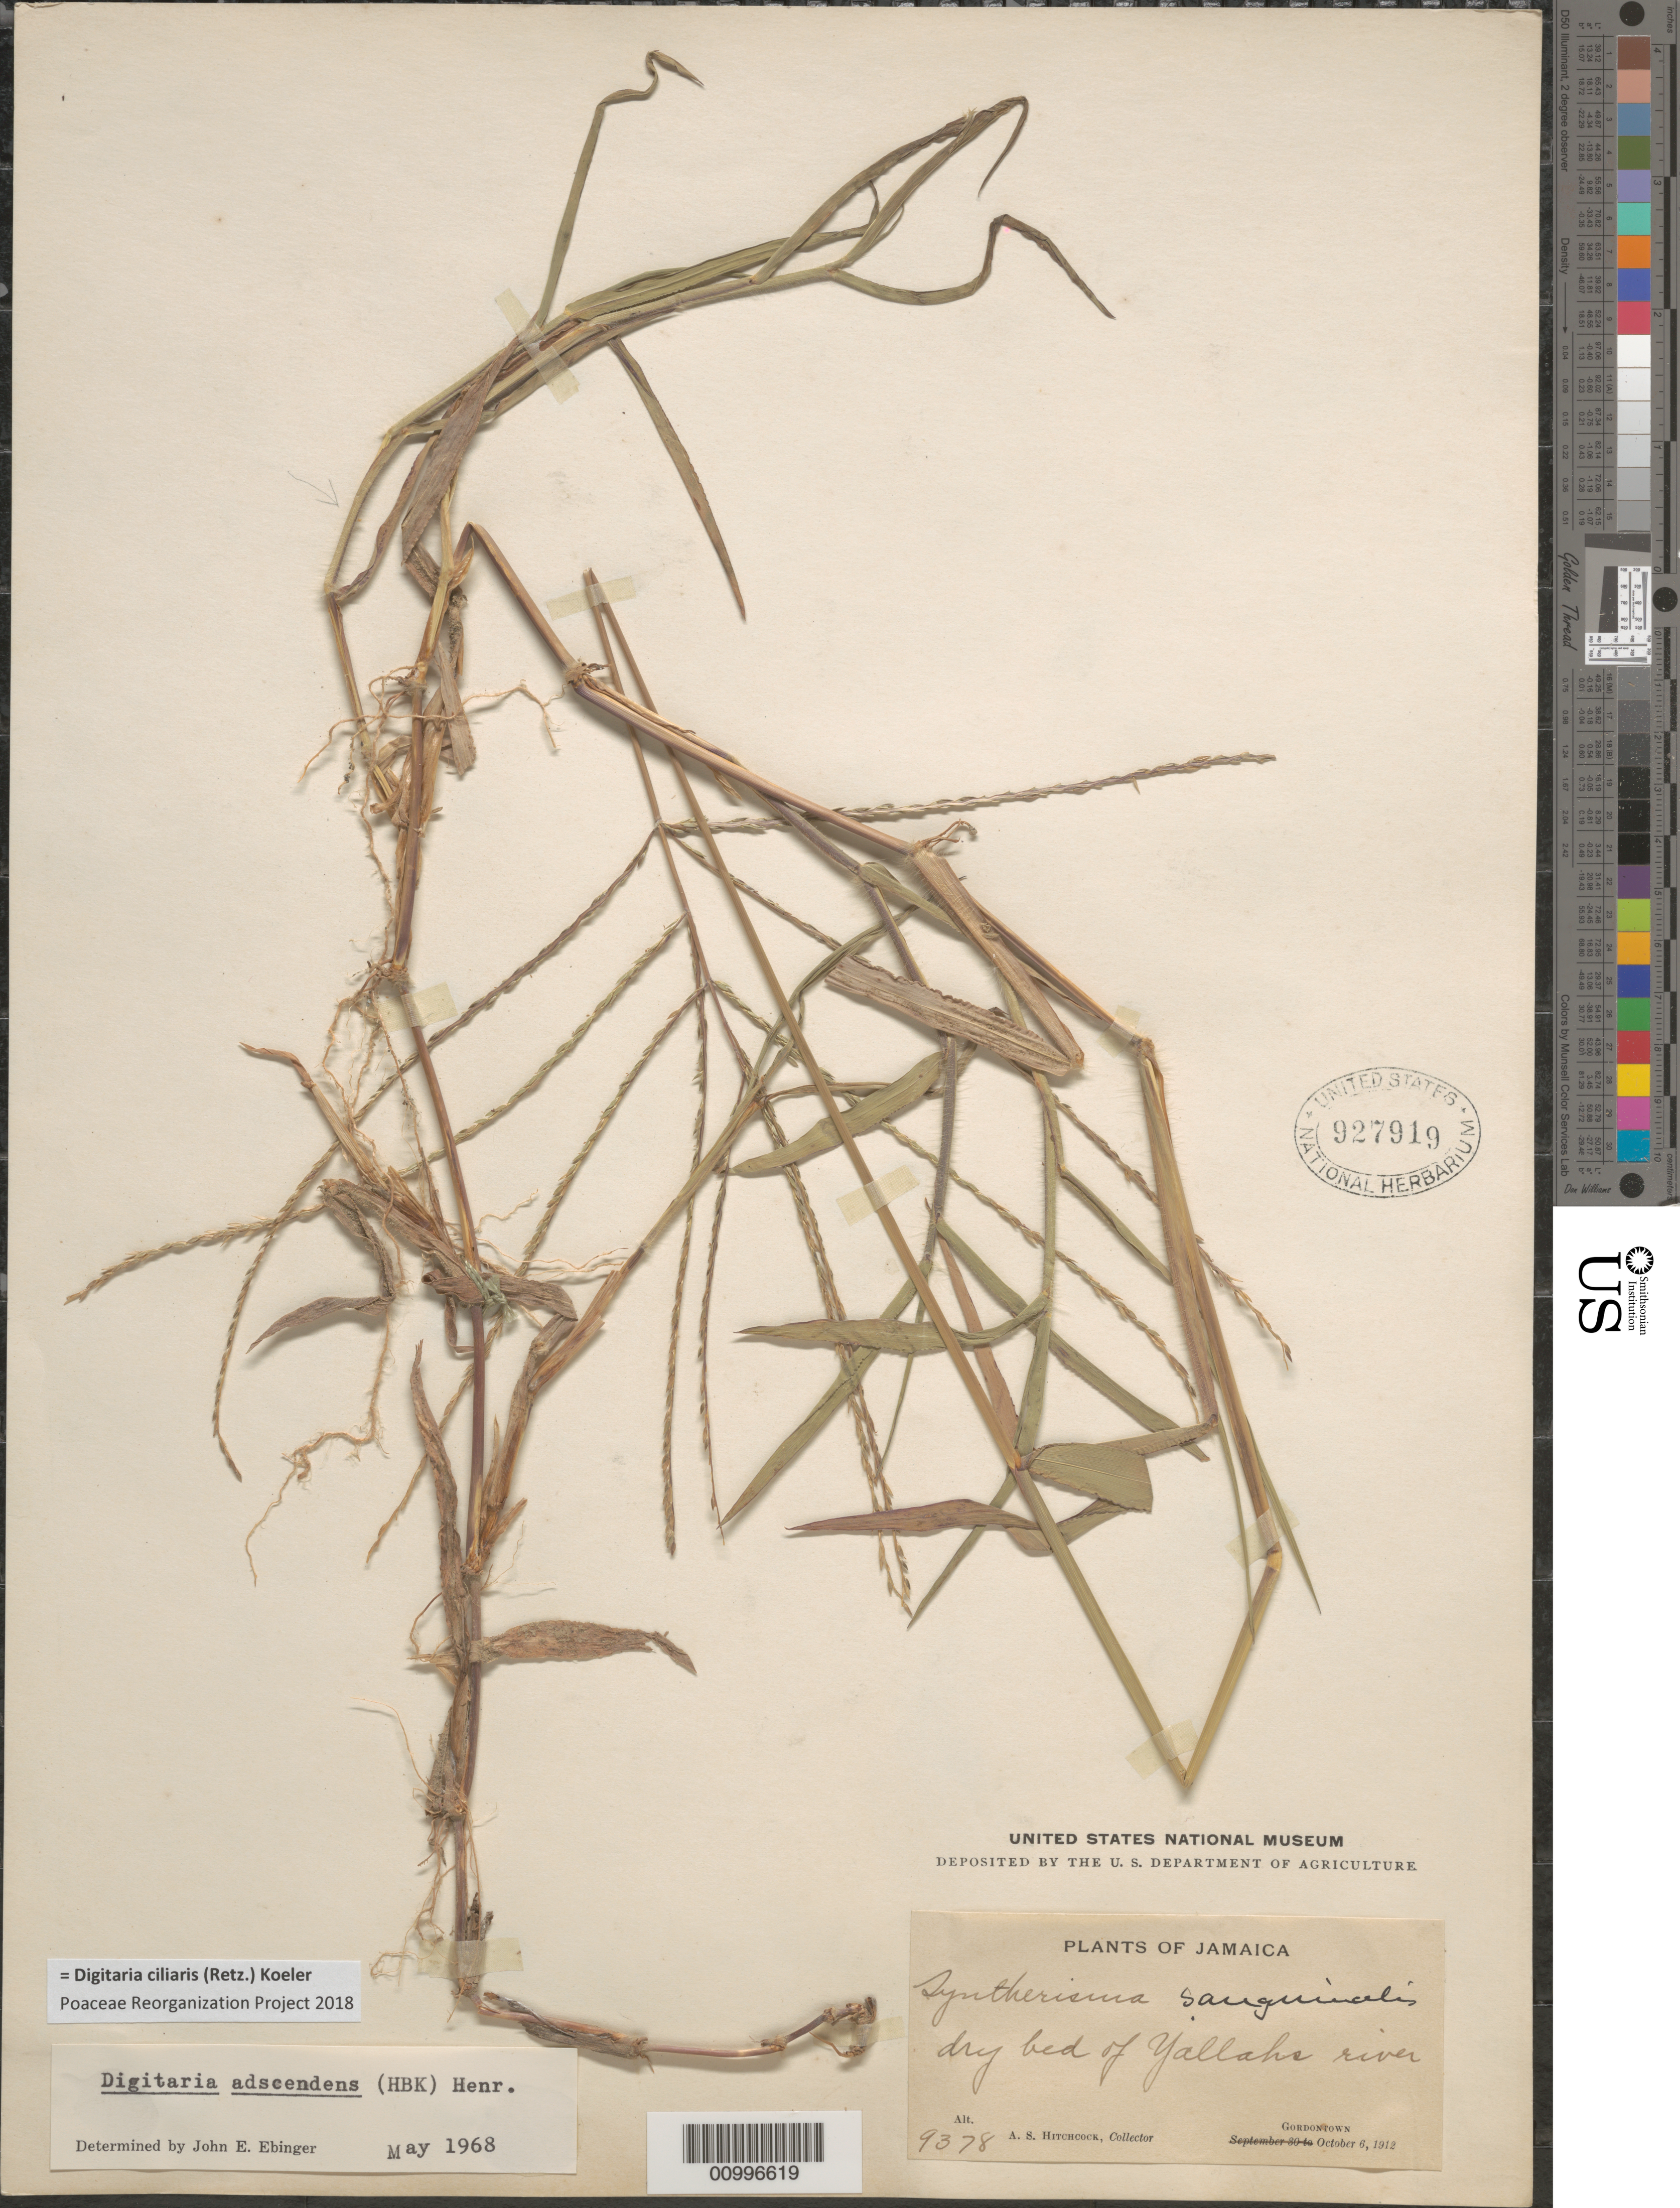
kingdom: Plantae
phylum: Tracheophyta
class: Liliopsida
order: Poales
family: Poaceae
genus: Digitaria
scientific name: Digitaria ciliaris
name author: (Retz.) Koeler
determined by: Poaceae Reorganization Project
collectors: A. S. Hitchcock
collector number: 9378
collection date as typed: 06 Oct 1912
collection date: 1912-10-06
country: Jamaica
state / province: Saint Andrew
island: Jamaica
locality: Gordon Town, Yallahs river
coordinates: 0 N, 0 E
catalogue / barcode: US 927919